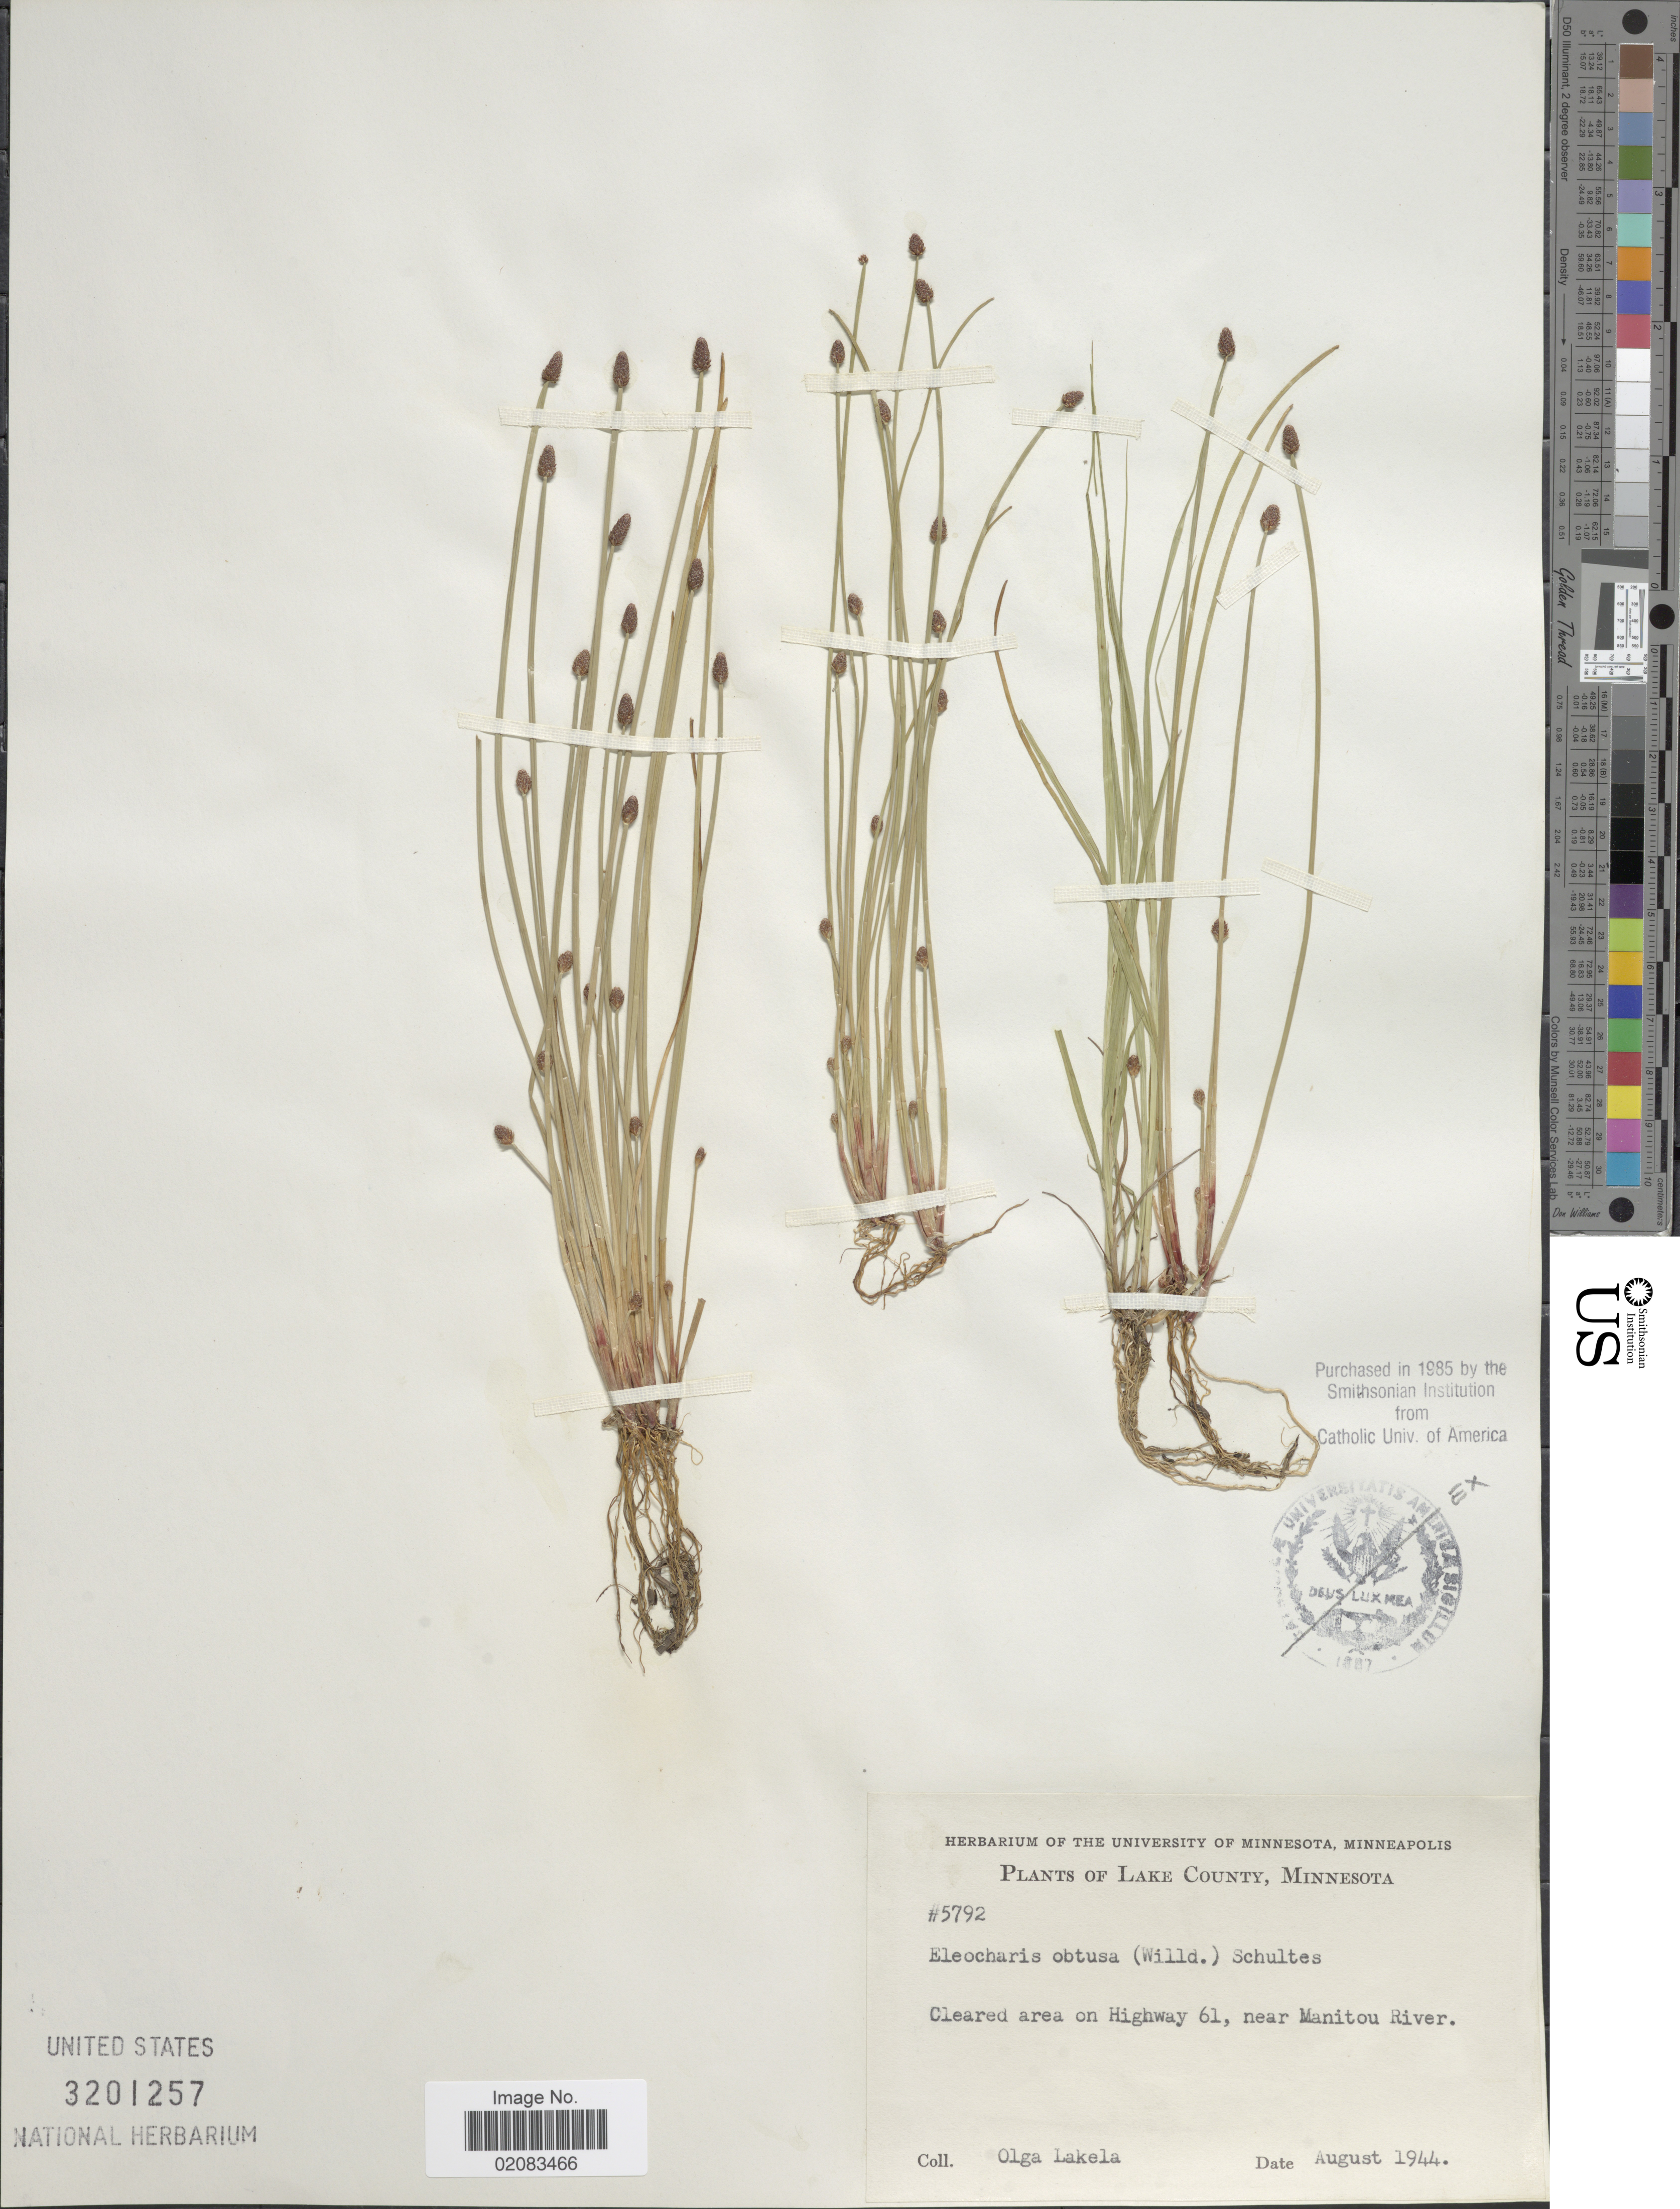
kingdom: Plantae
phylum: Tracheophyta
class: Liliopsida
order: Poales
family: Cyperaceae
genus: Eleocharis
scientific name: Eleocharis obtusa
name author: (Willd.) Schult.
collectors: O. K. Lakela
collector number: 5792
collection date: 1944-08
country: United States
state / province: Minnesota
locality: Lake County, Cleared area on Highway 61, near Manitou River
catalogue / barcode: US 3201257